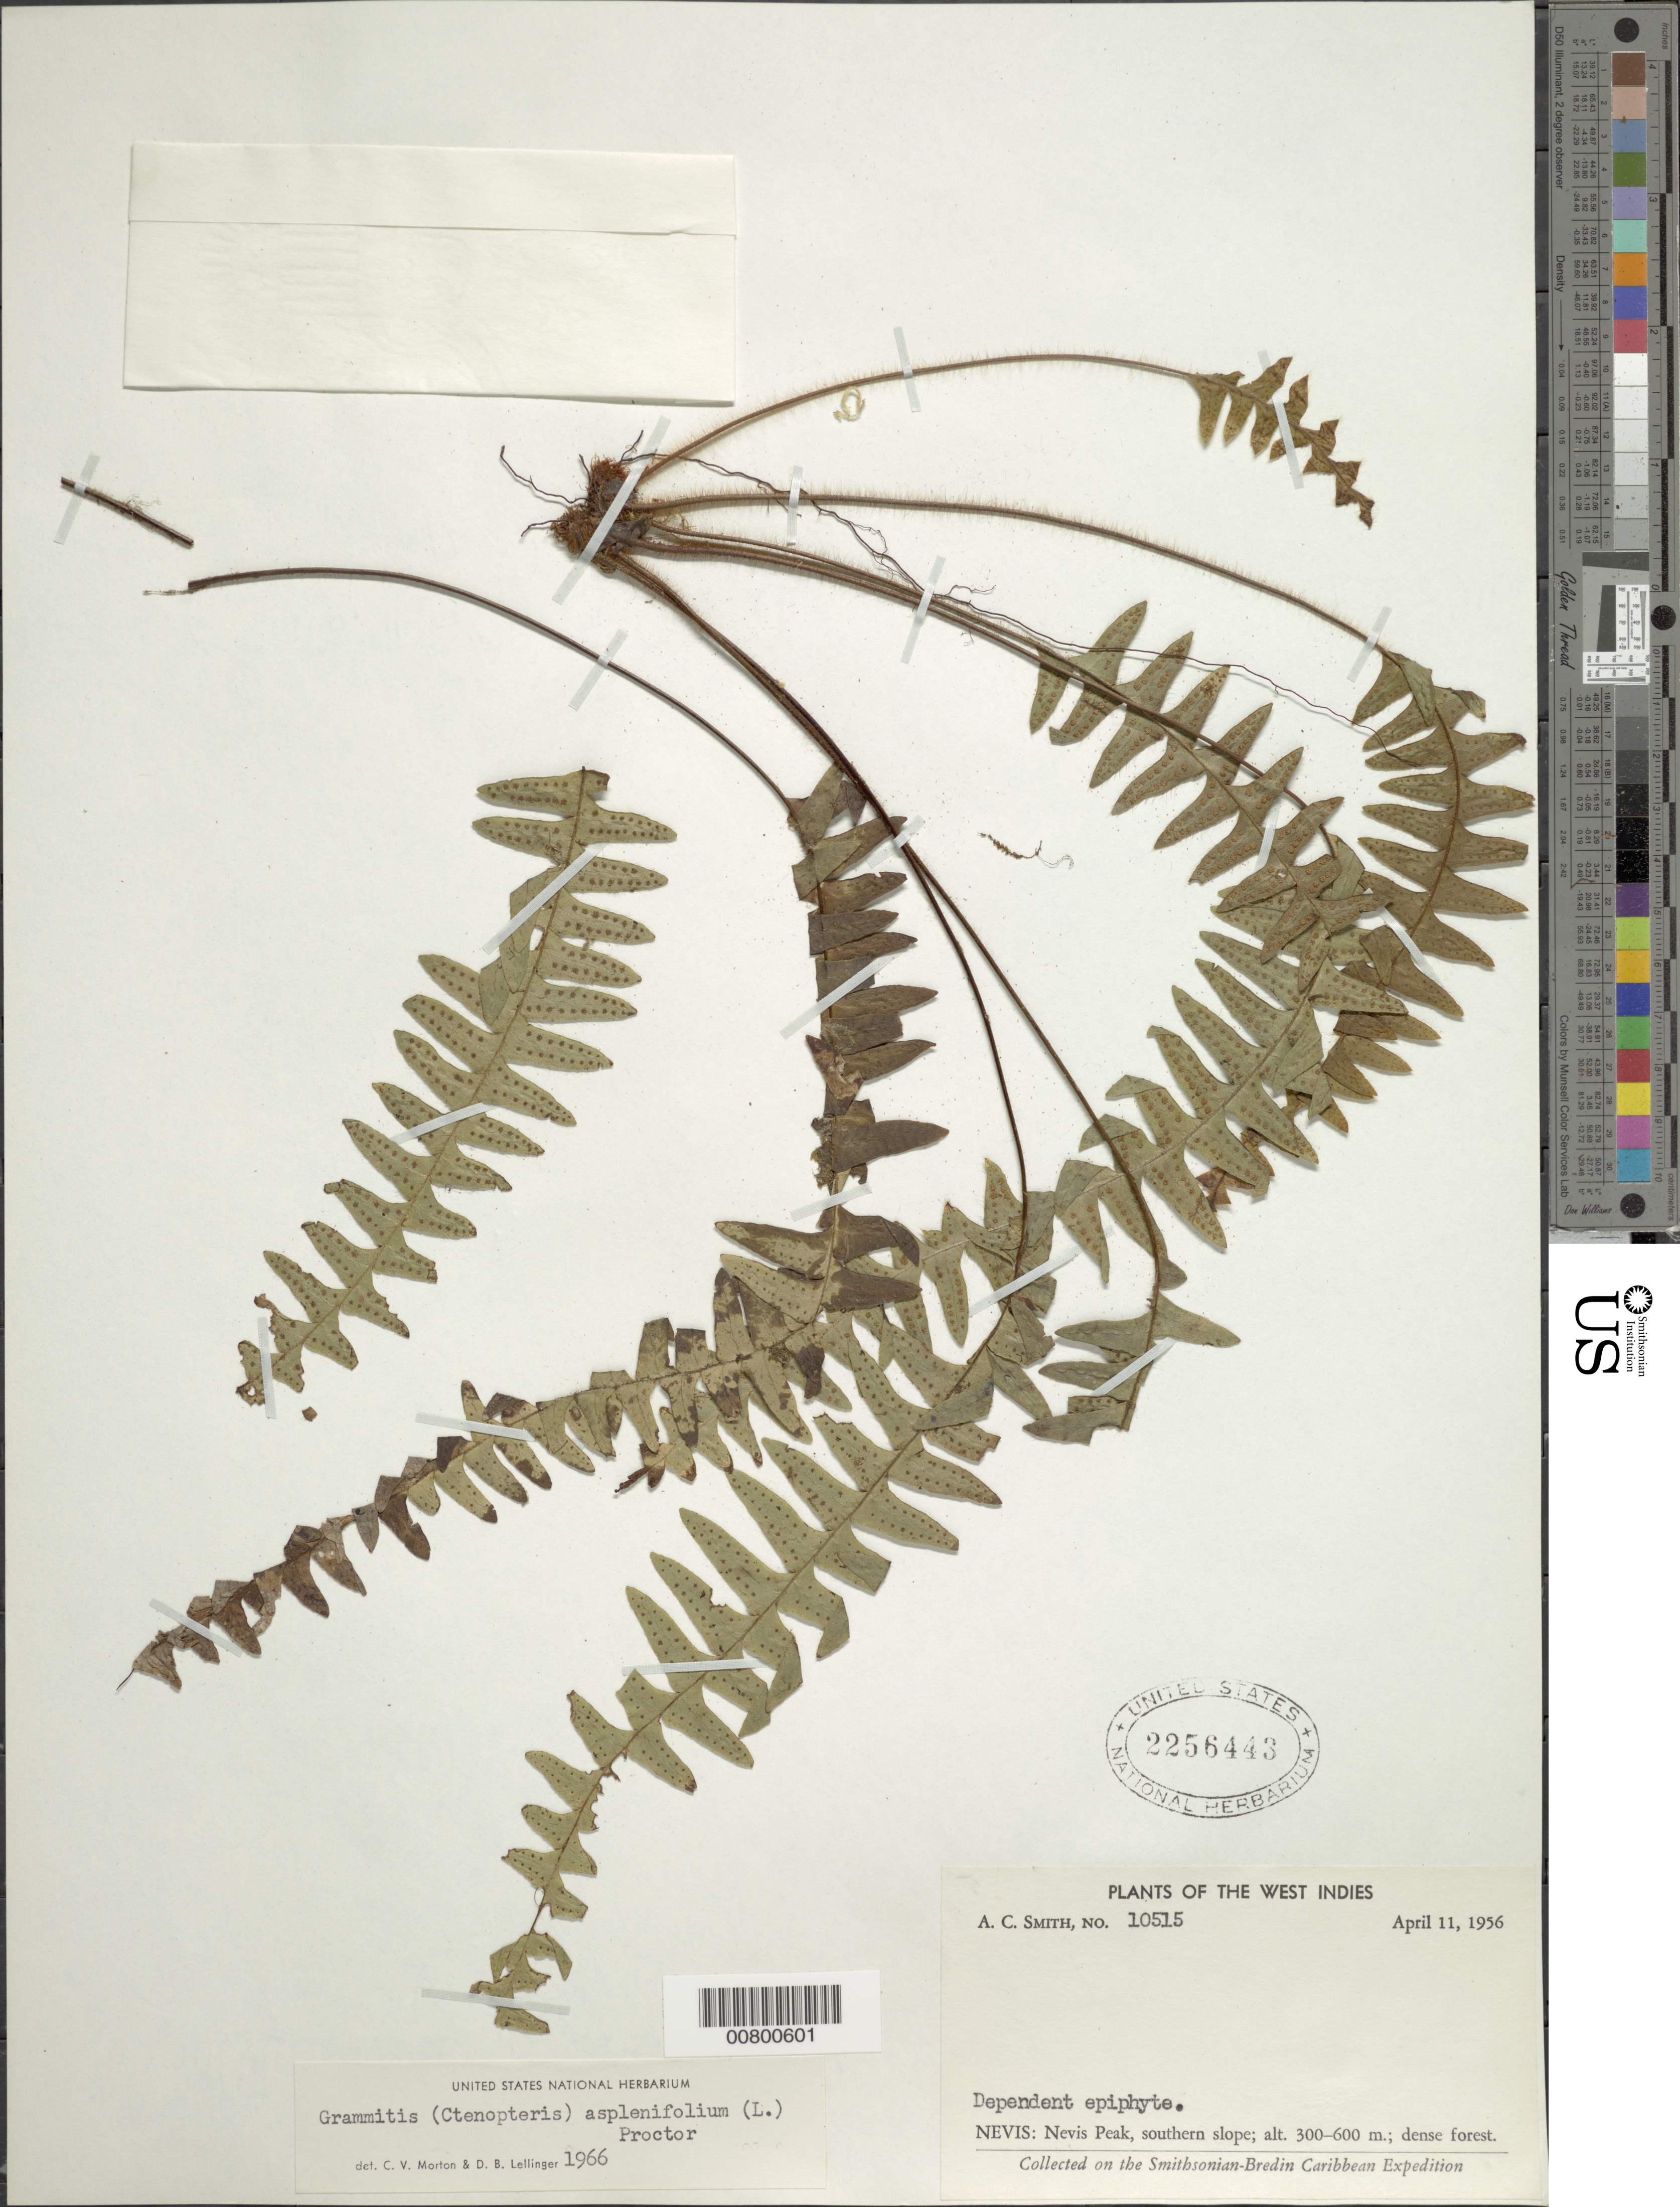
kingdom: Plantae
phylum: Tracheophyta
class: Polypodiopsida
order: Polypodiales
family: Polypodiaceae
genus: Terpsichore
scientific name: Terpsichore asplenifolia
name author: (L.) A.R. Sm.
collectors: A. C. Smith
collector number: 10515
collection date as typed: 11 Apr 1956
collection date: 1956-04-11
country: St. Christopher-Nevis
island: Nevis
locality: Nevis Peak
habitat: Dense forest, southern slope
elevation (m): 300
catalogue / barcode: US 2256443